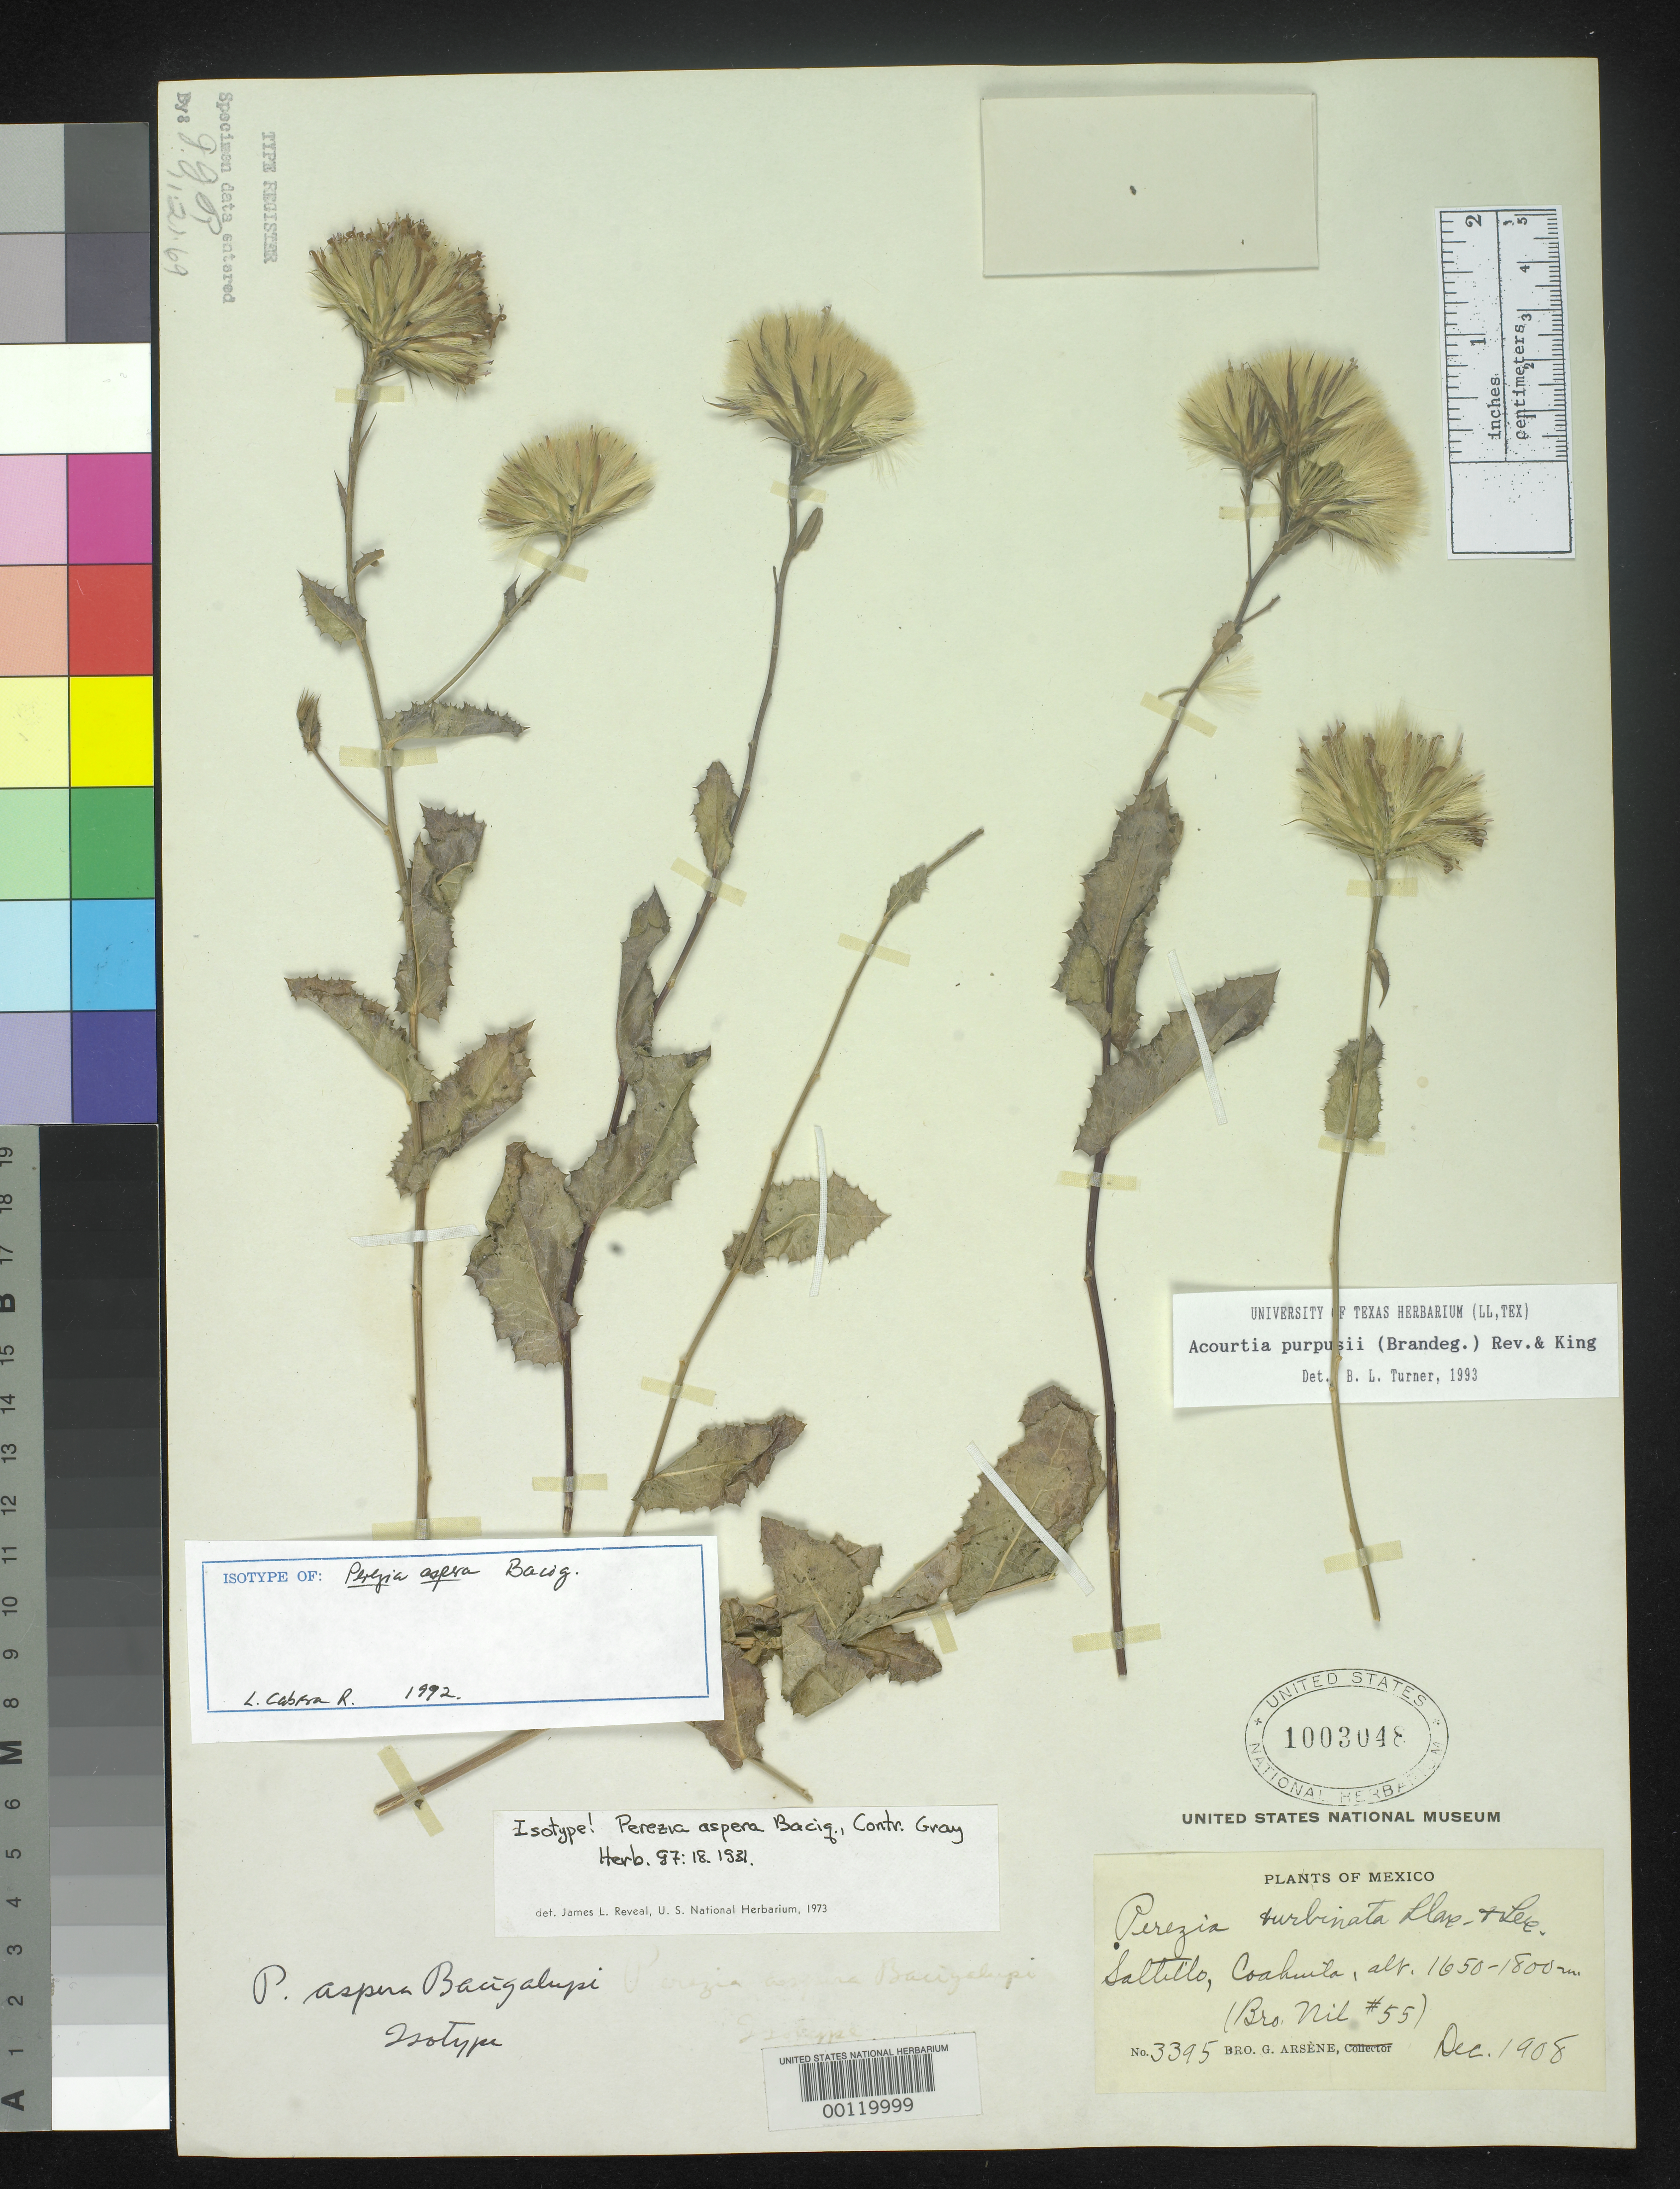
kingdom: Plantae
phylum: Tracheophyta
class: Magnoliopsida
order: Asterales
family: Asteraceae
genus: Perezia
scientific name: Perezia aspera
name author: Bacig.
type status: Isotype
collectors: Bro. G. Arsène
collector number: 3395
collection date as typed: Dec 1908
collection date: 1908-12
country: Mexico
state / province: Coahuila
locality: Saltillo.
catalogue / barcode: US 1003048